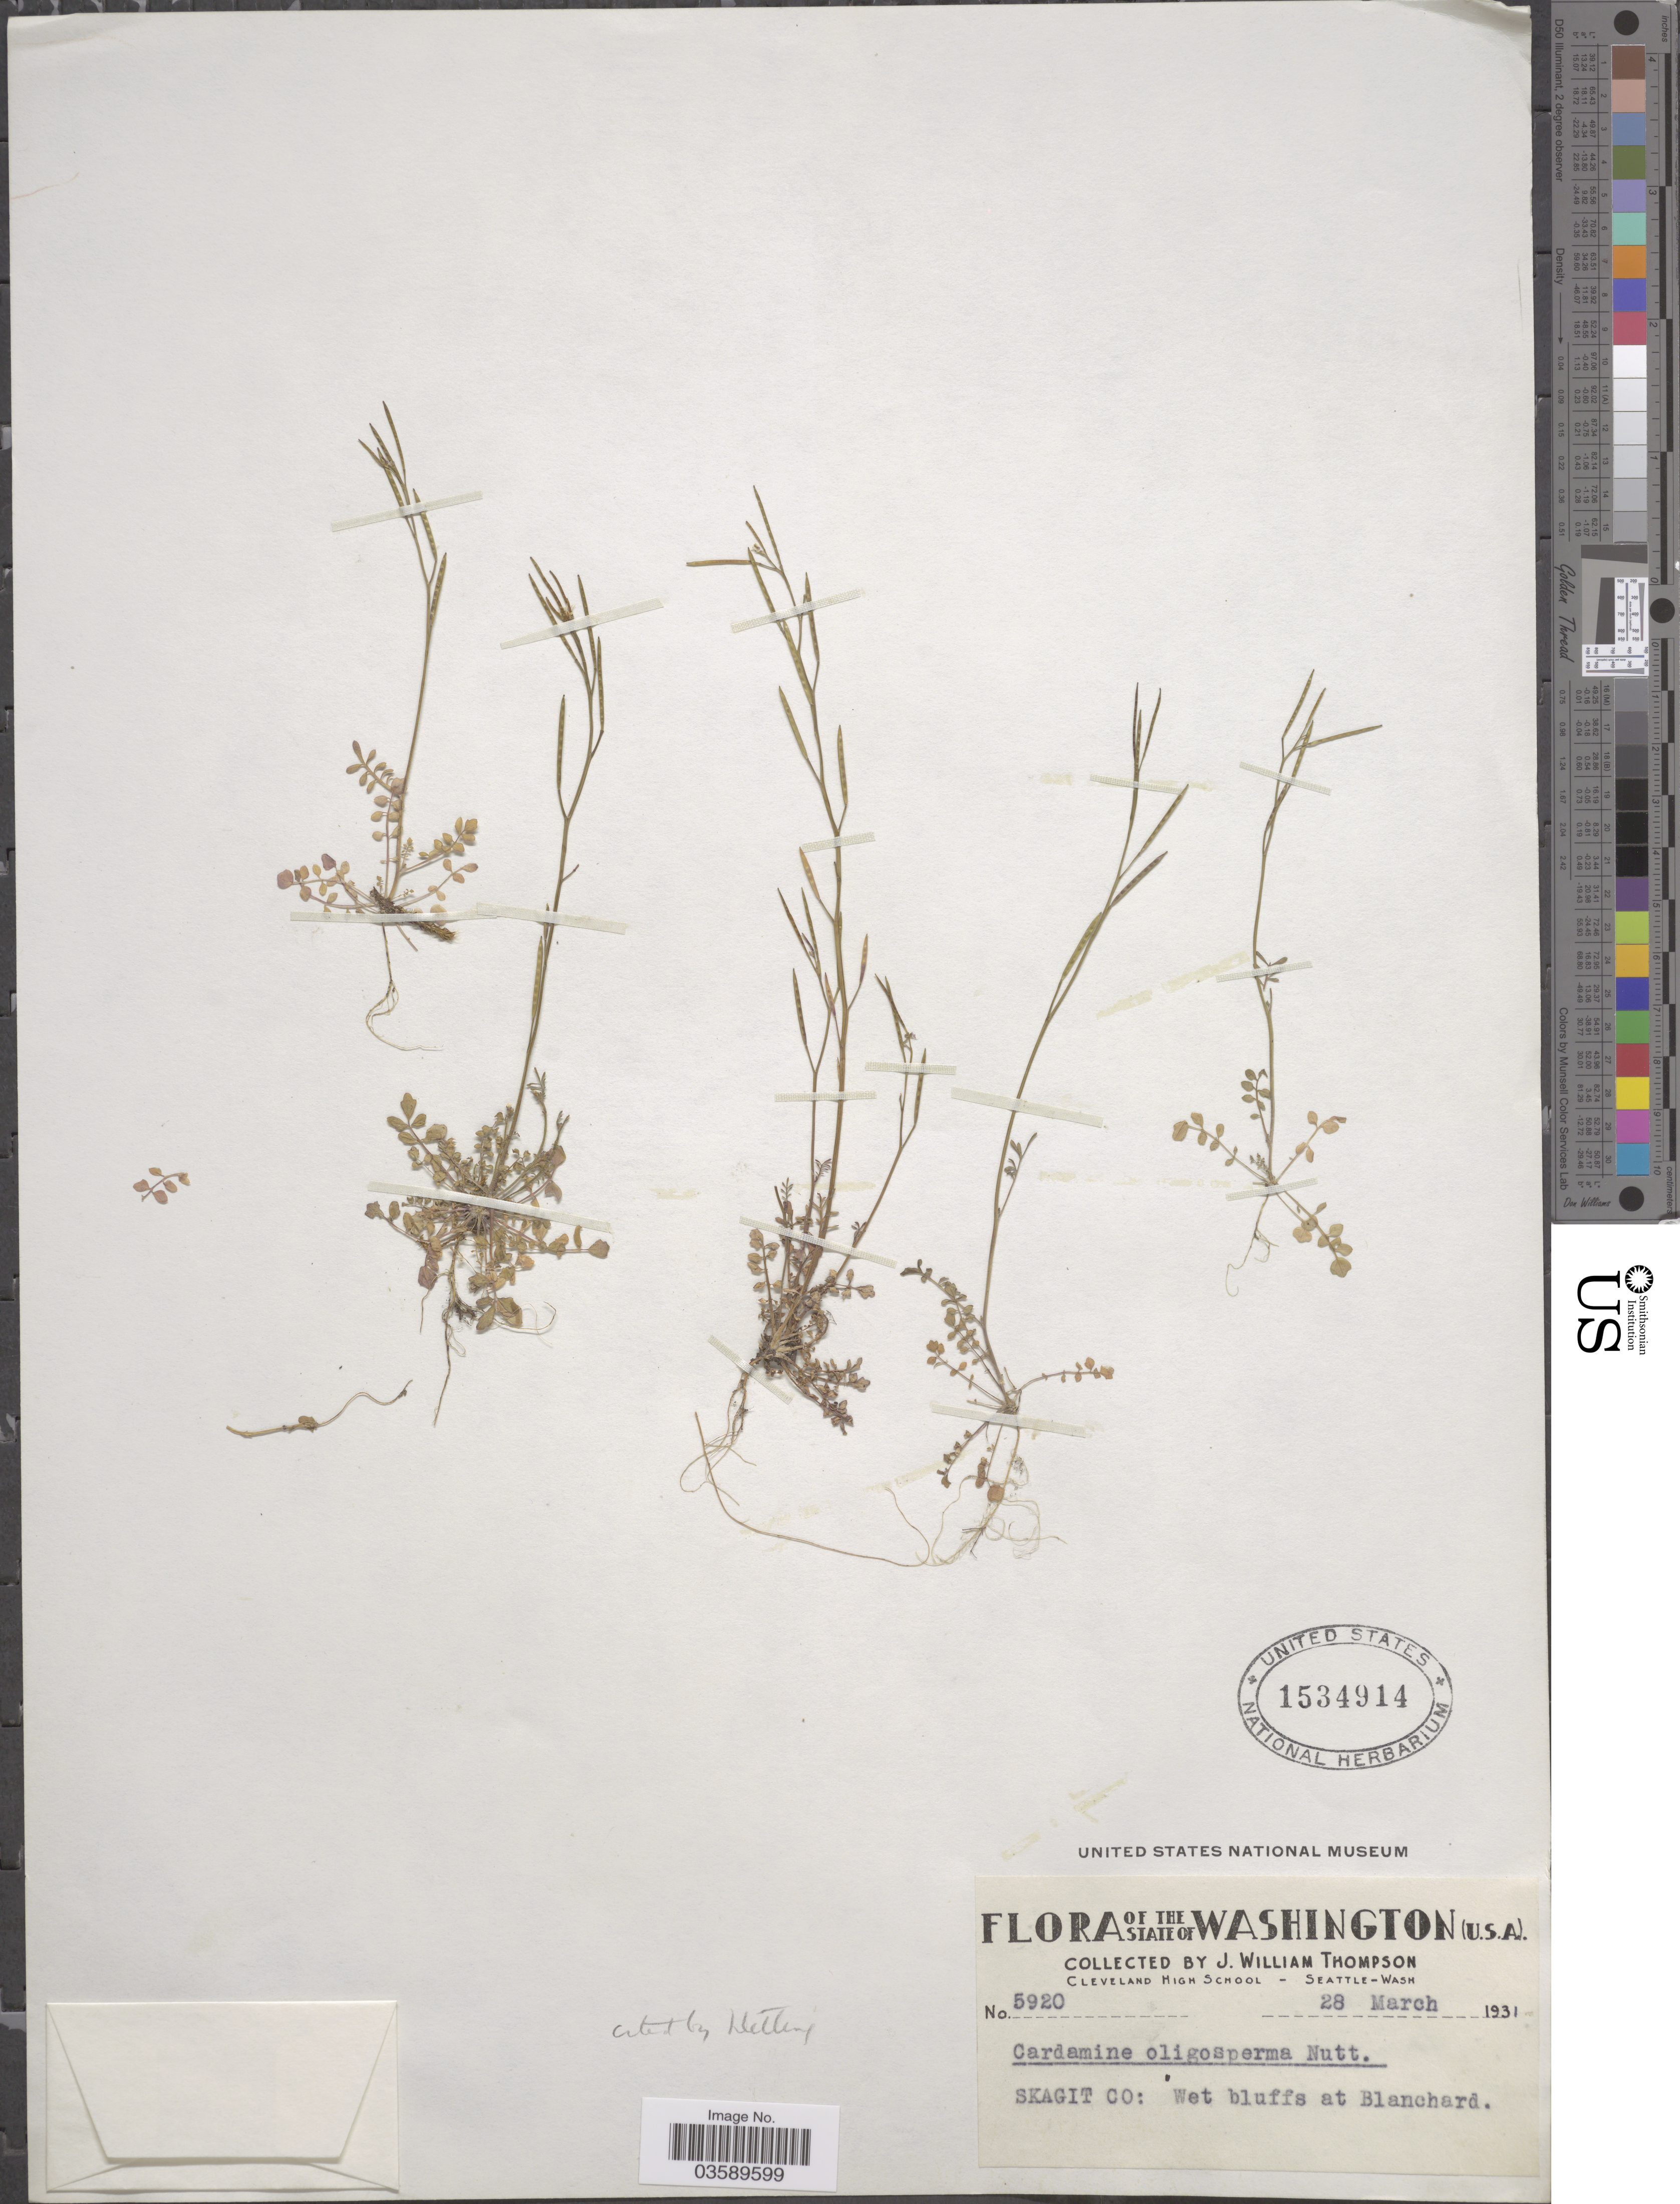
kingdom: Plantae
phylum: Tracheophyta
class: Magnoliopsida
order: Brassicales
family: Brassicaceae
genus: Cardamine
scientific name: Cardamine oligosperma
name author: Nutt.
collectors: J. W. Thompson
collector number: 5920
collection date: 1931-03-28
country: United States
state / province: Washington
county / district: Skagit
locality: Skagit Co: Wet bluffs at Blanchard.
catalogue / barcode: US 1534914